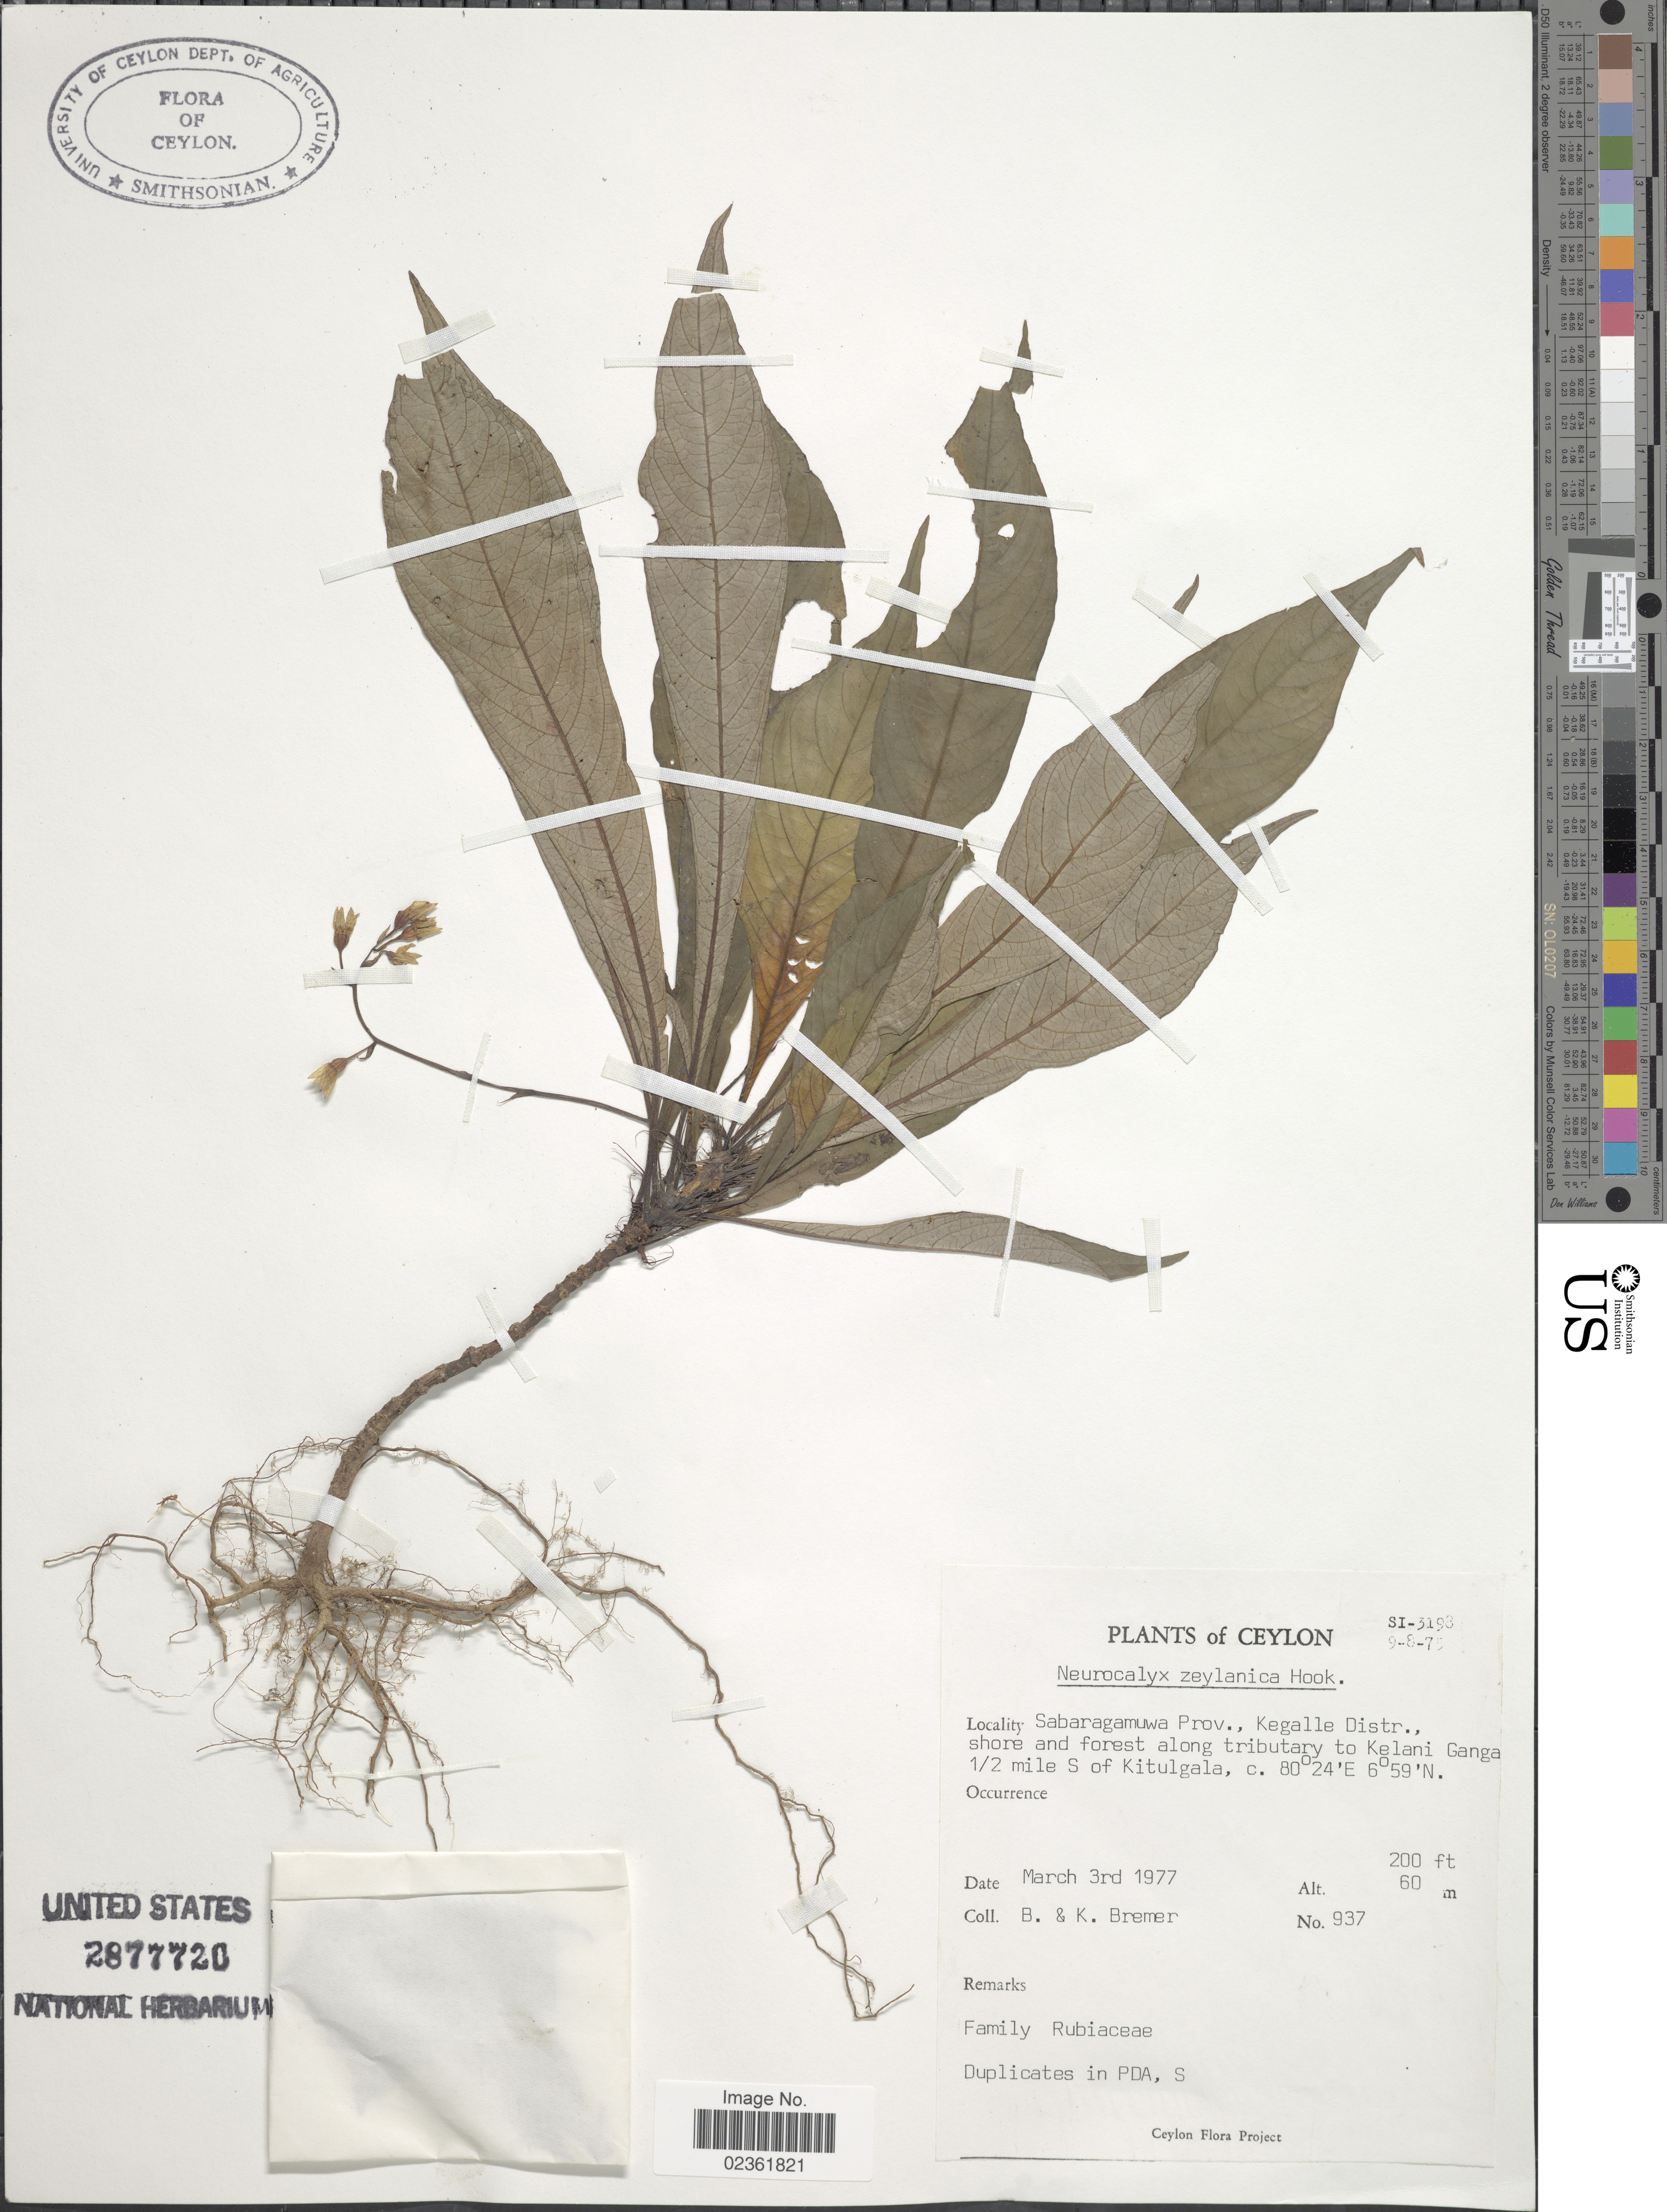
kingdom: Plantae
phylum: Tracheophyta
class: Magnoliopsida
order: Gentianales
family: Rubiaceae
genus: Neurocalyx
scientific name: Neurocalyx zeylanicus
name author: Hook.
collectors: B. Bremer & K. Bremer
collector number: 937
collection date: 1977-03-03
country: Sri Lanka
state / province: Sabaragamuwa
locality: Ceylon, Kegalle Distr., shore and forest along tributary to Kelani anga 1/2 mile S of Kitulgala.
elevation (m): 61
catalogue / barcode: US 2877720